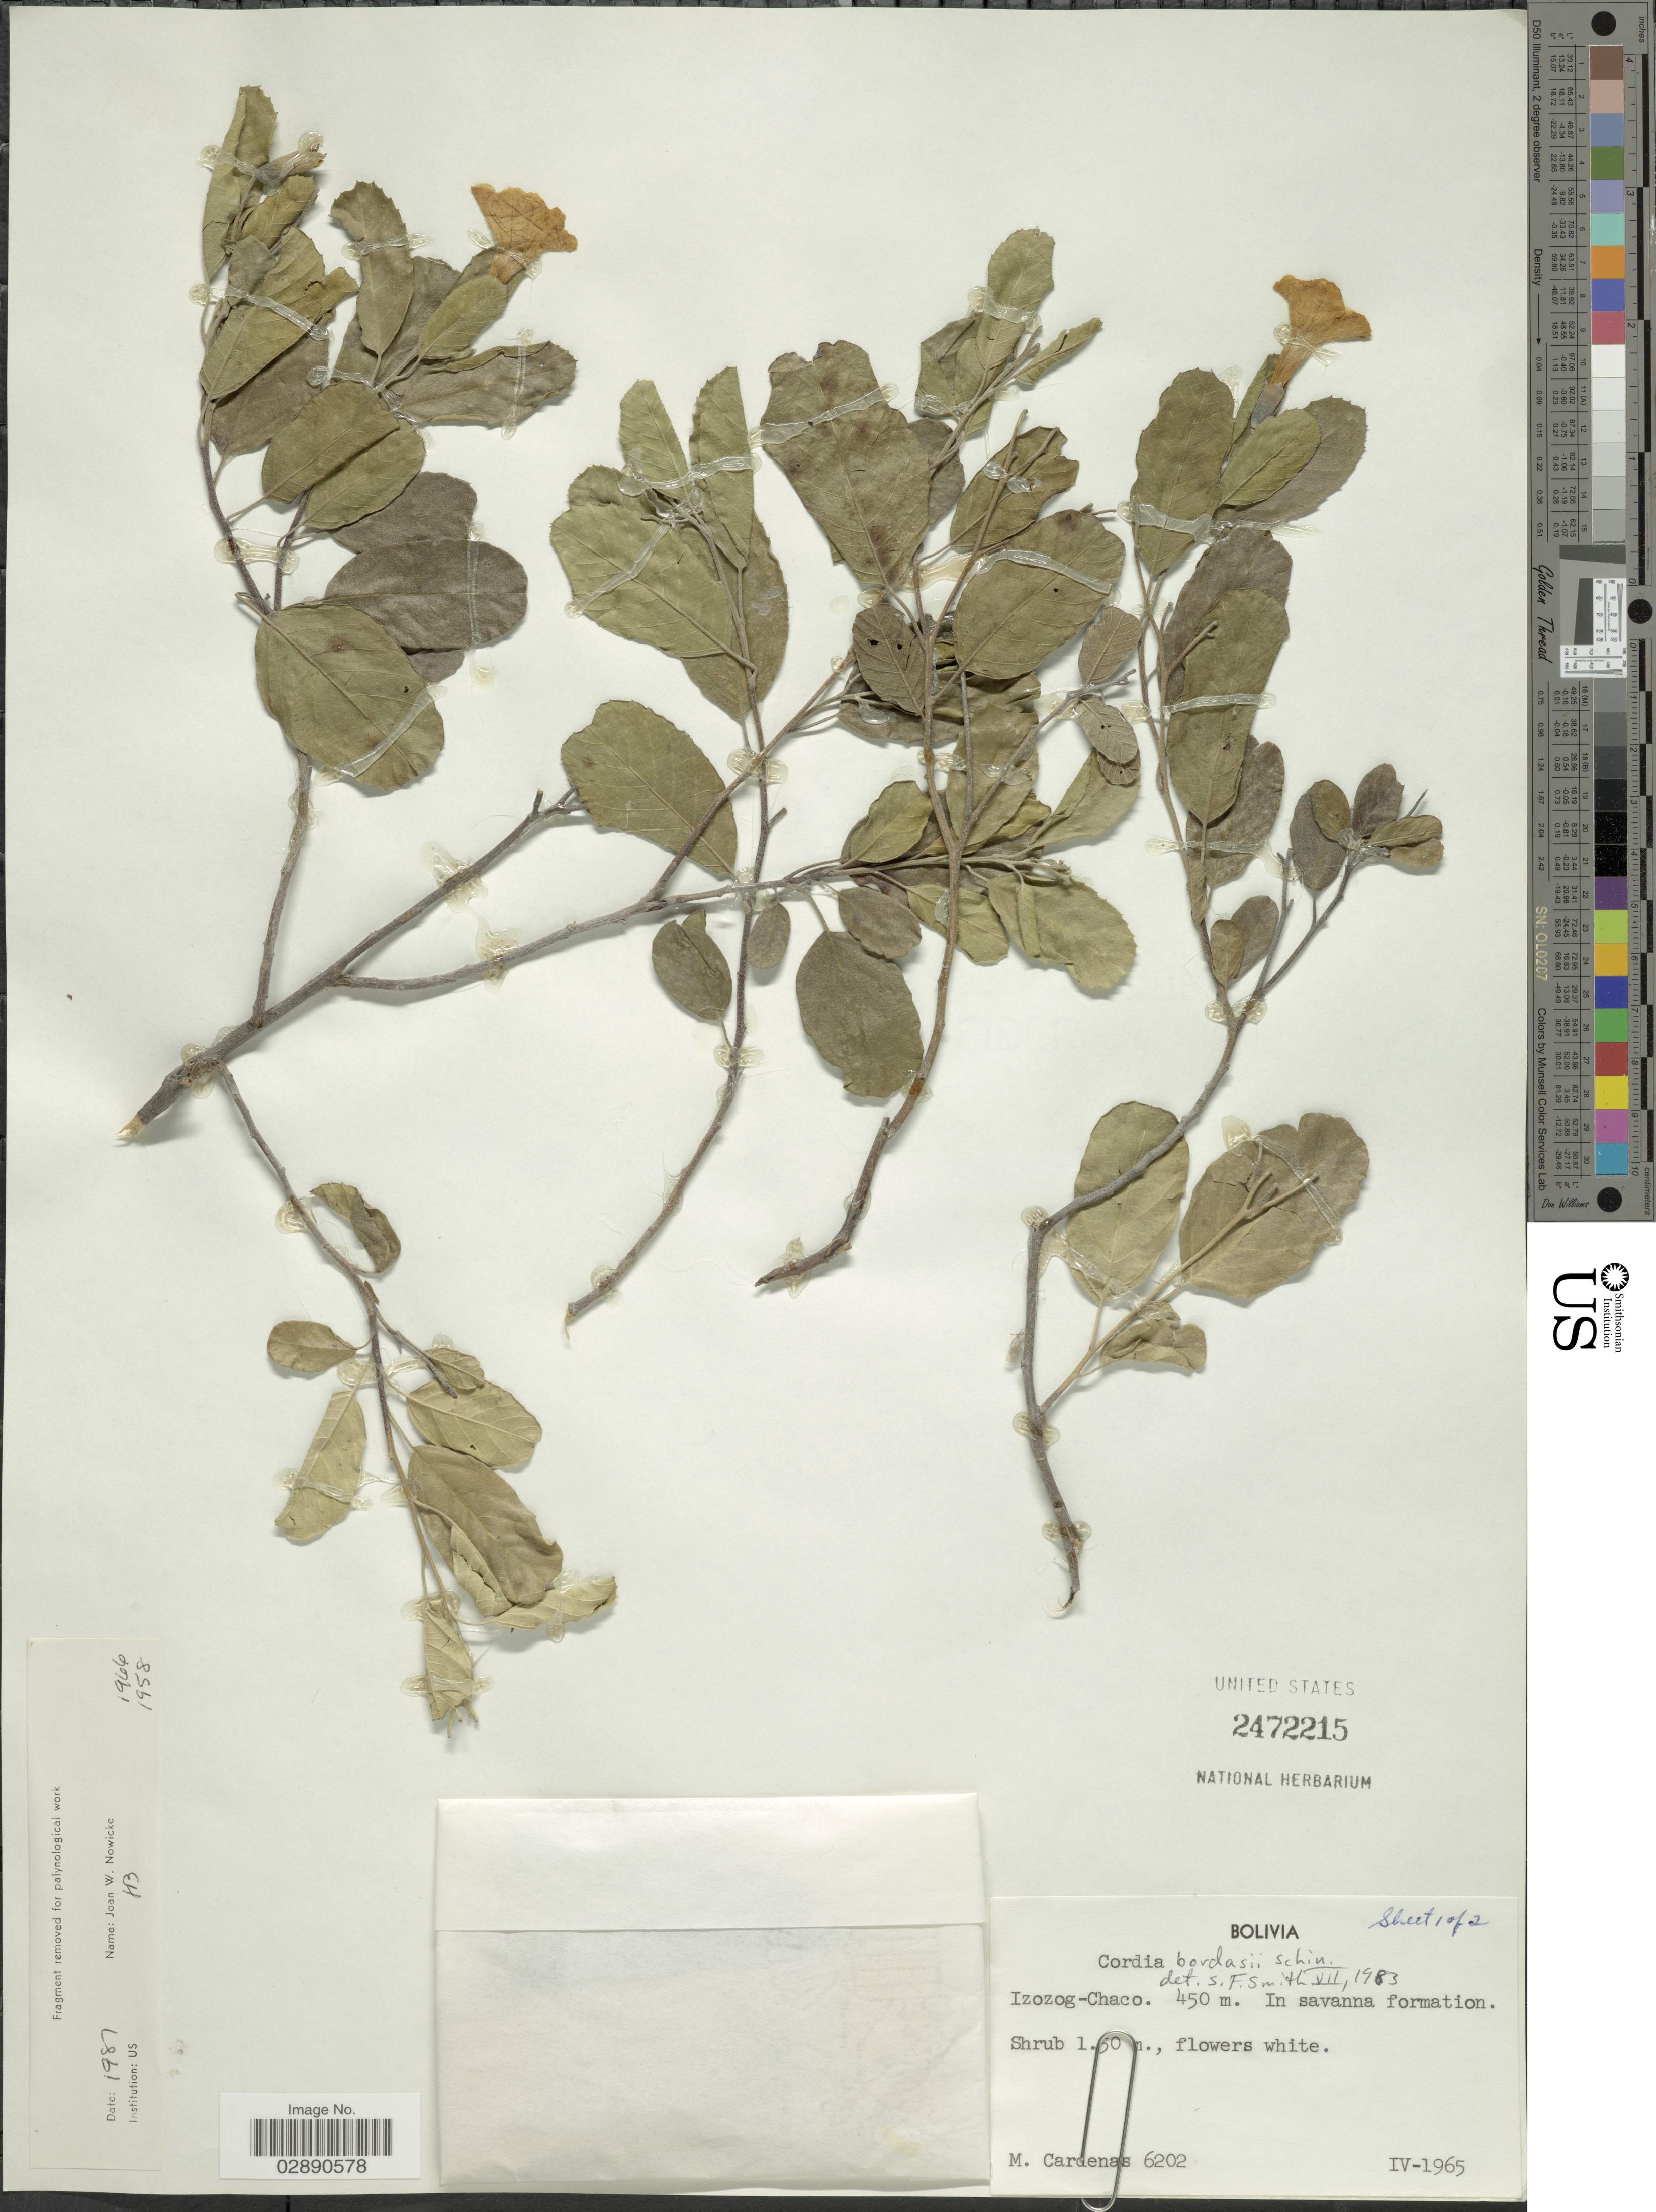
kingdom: Plantae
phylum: Tracheophyta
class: Magnoliopsida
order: Boraginales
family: Cordiaceae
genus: Cordia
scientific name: Cordia bordasii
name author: Schinini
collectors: M. Cárdenas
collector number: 6202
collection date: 1965-04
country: Bolivia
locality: Izozog-Chaco.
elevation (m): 450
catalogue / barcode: US 2472215